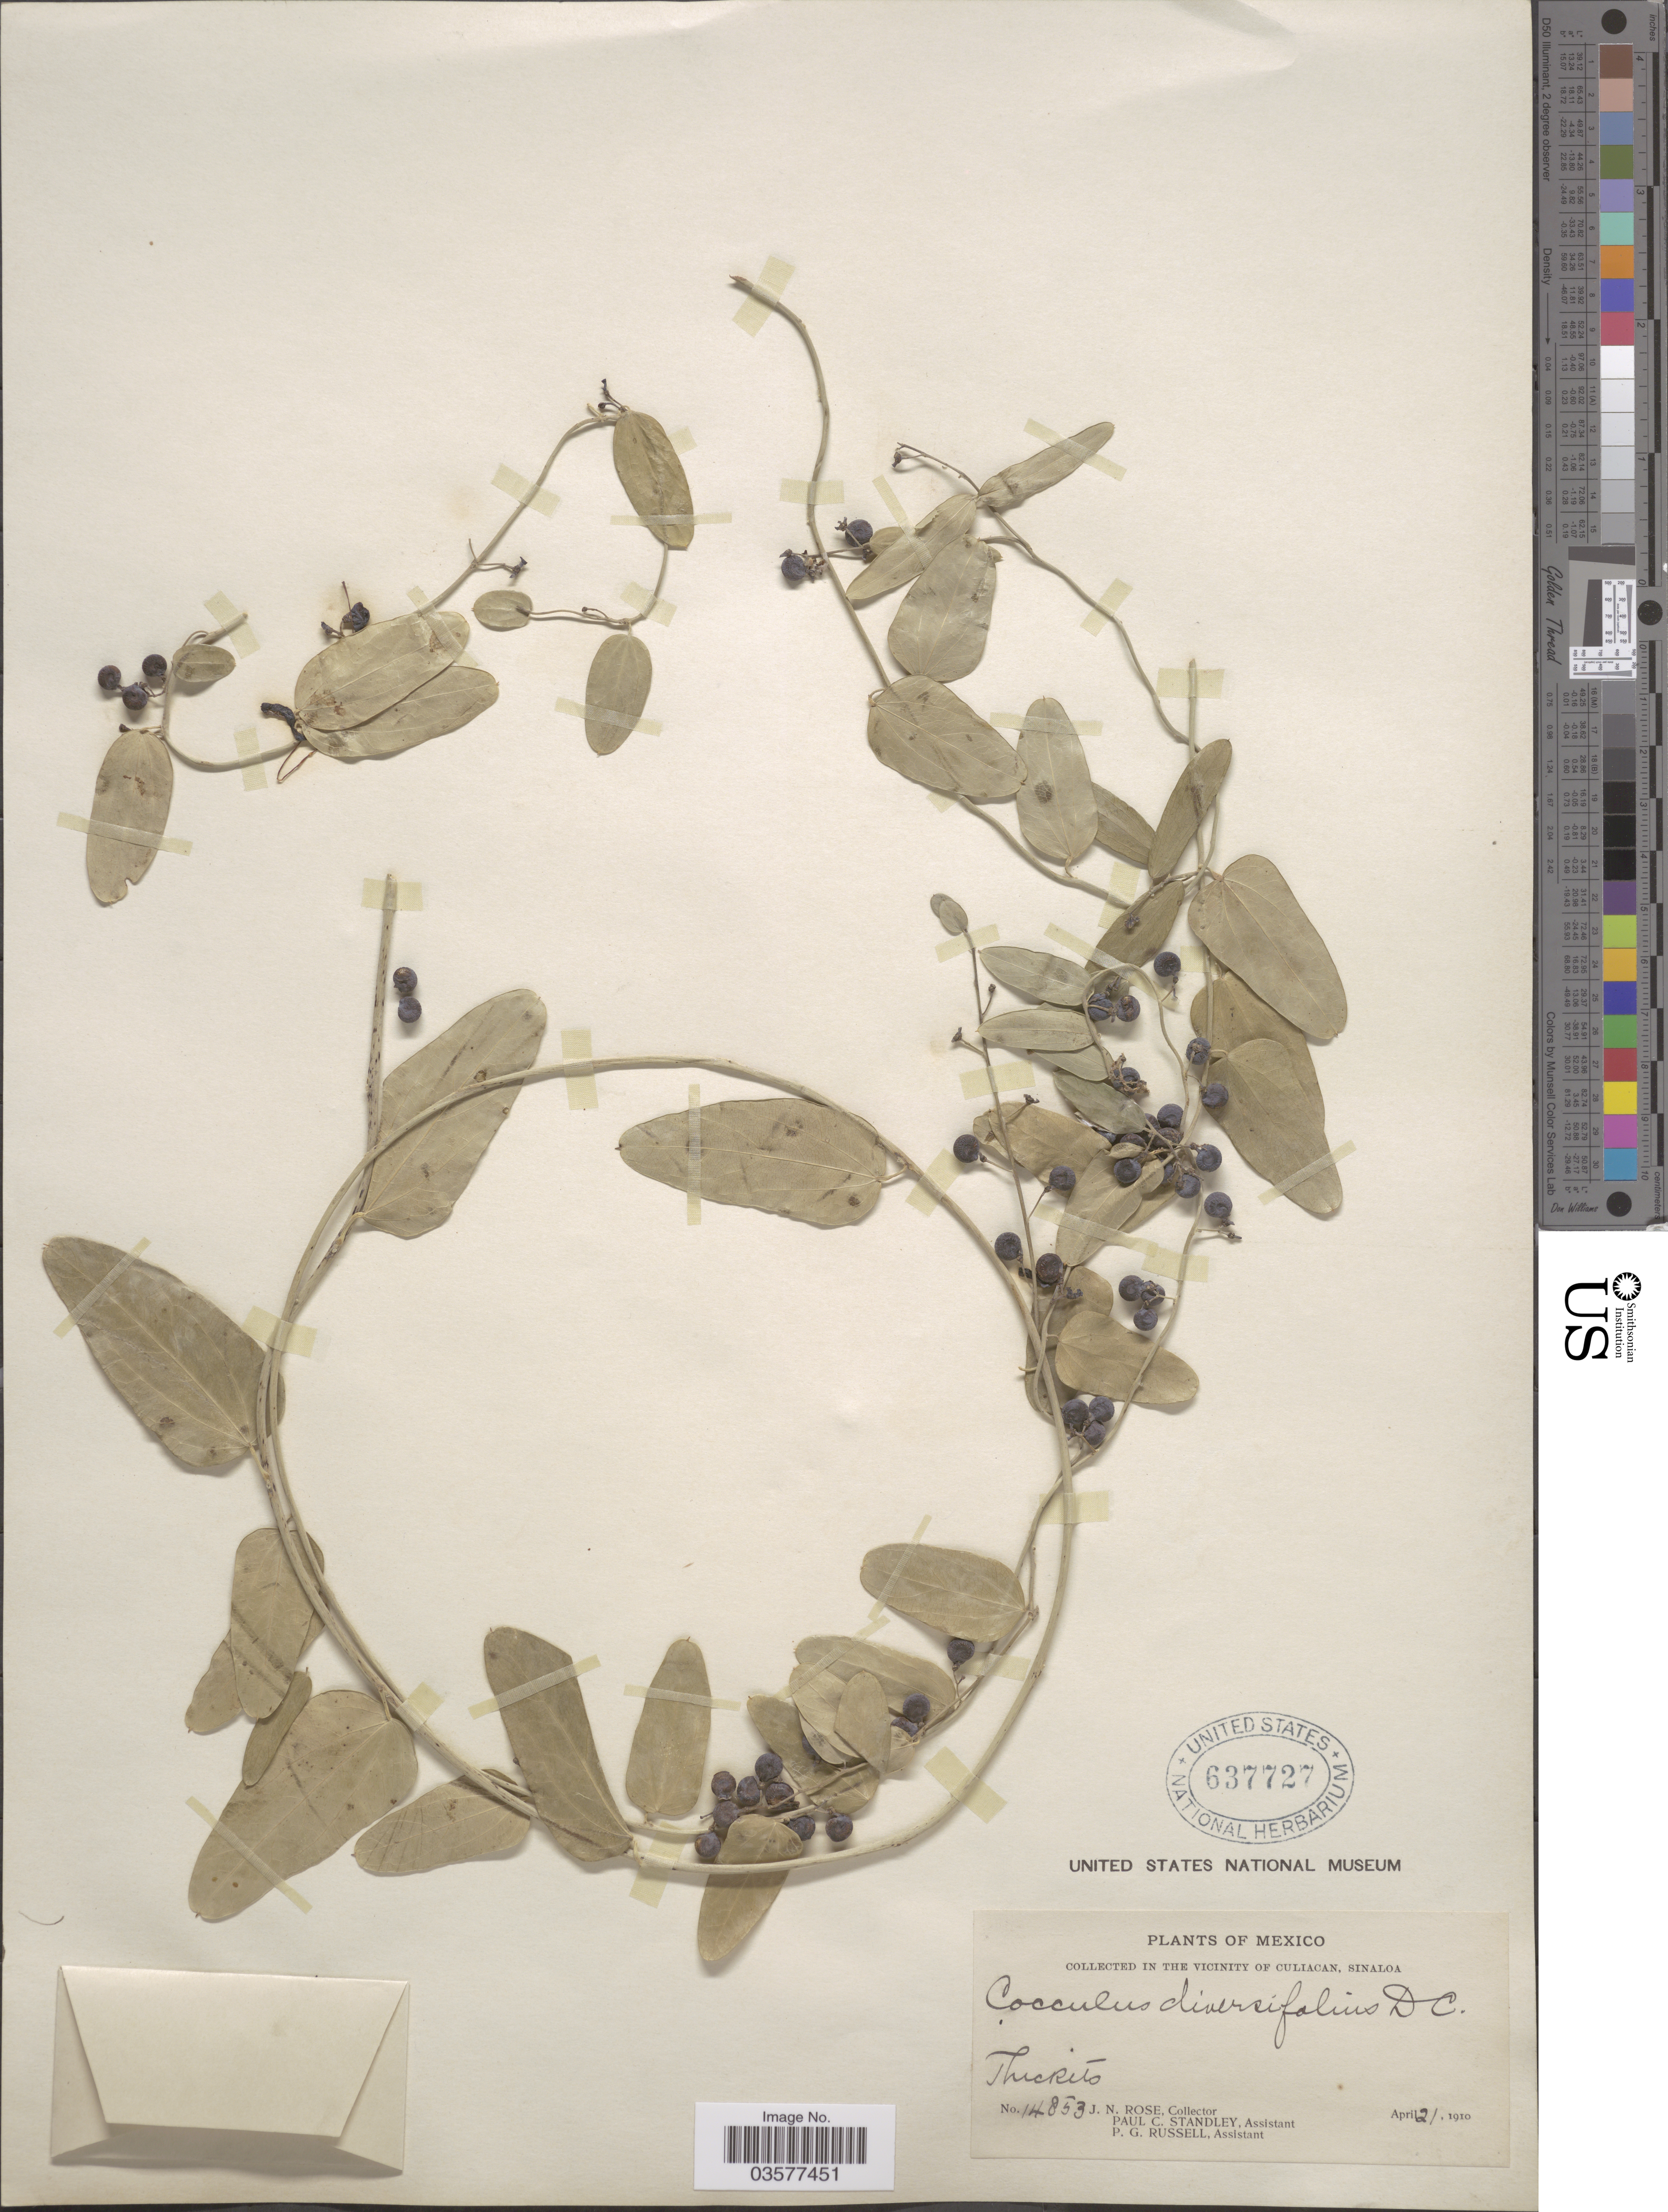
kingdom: Plantae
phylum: Tracheophyta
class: Magnoliopsida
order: Ranunculales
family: Menispermaceae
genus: Cocculus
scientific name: Cocculus diversifolius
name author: DC.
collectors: J. N. Rose, P. C. Standley & P. G. Russell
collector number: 14853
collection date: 1910-04-21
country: Mexico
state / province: Sinaloa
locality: Vicinity of Culiacan.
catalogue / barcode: US 637727